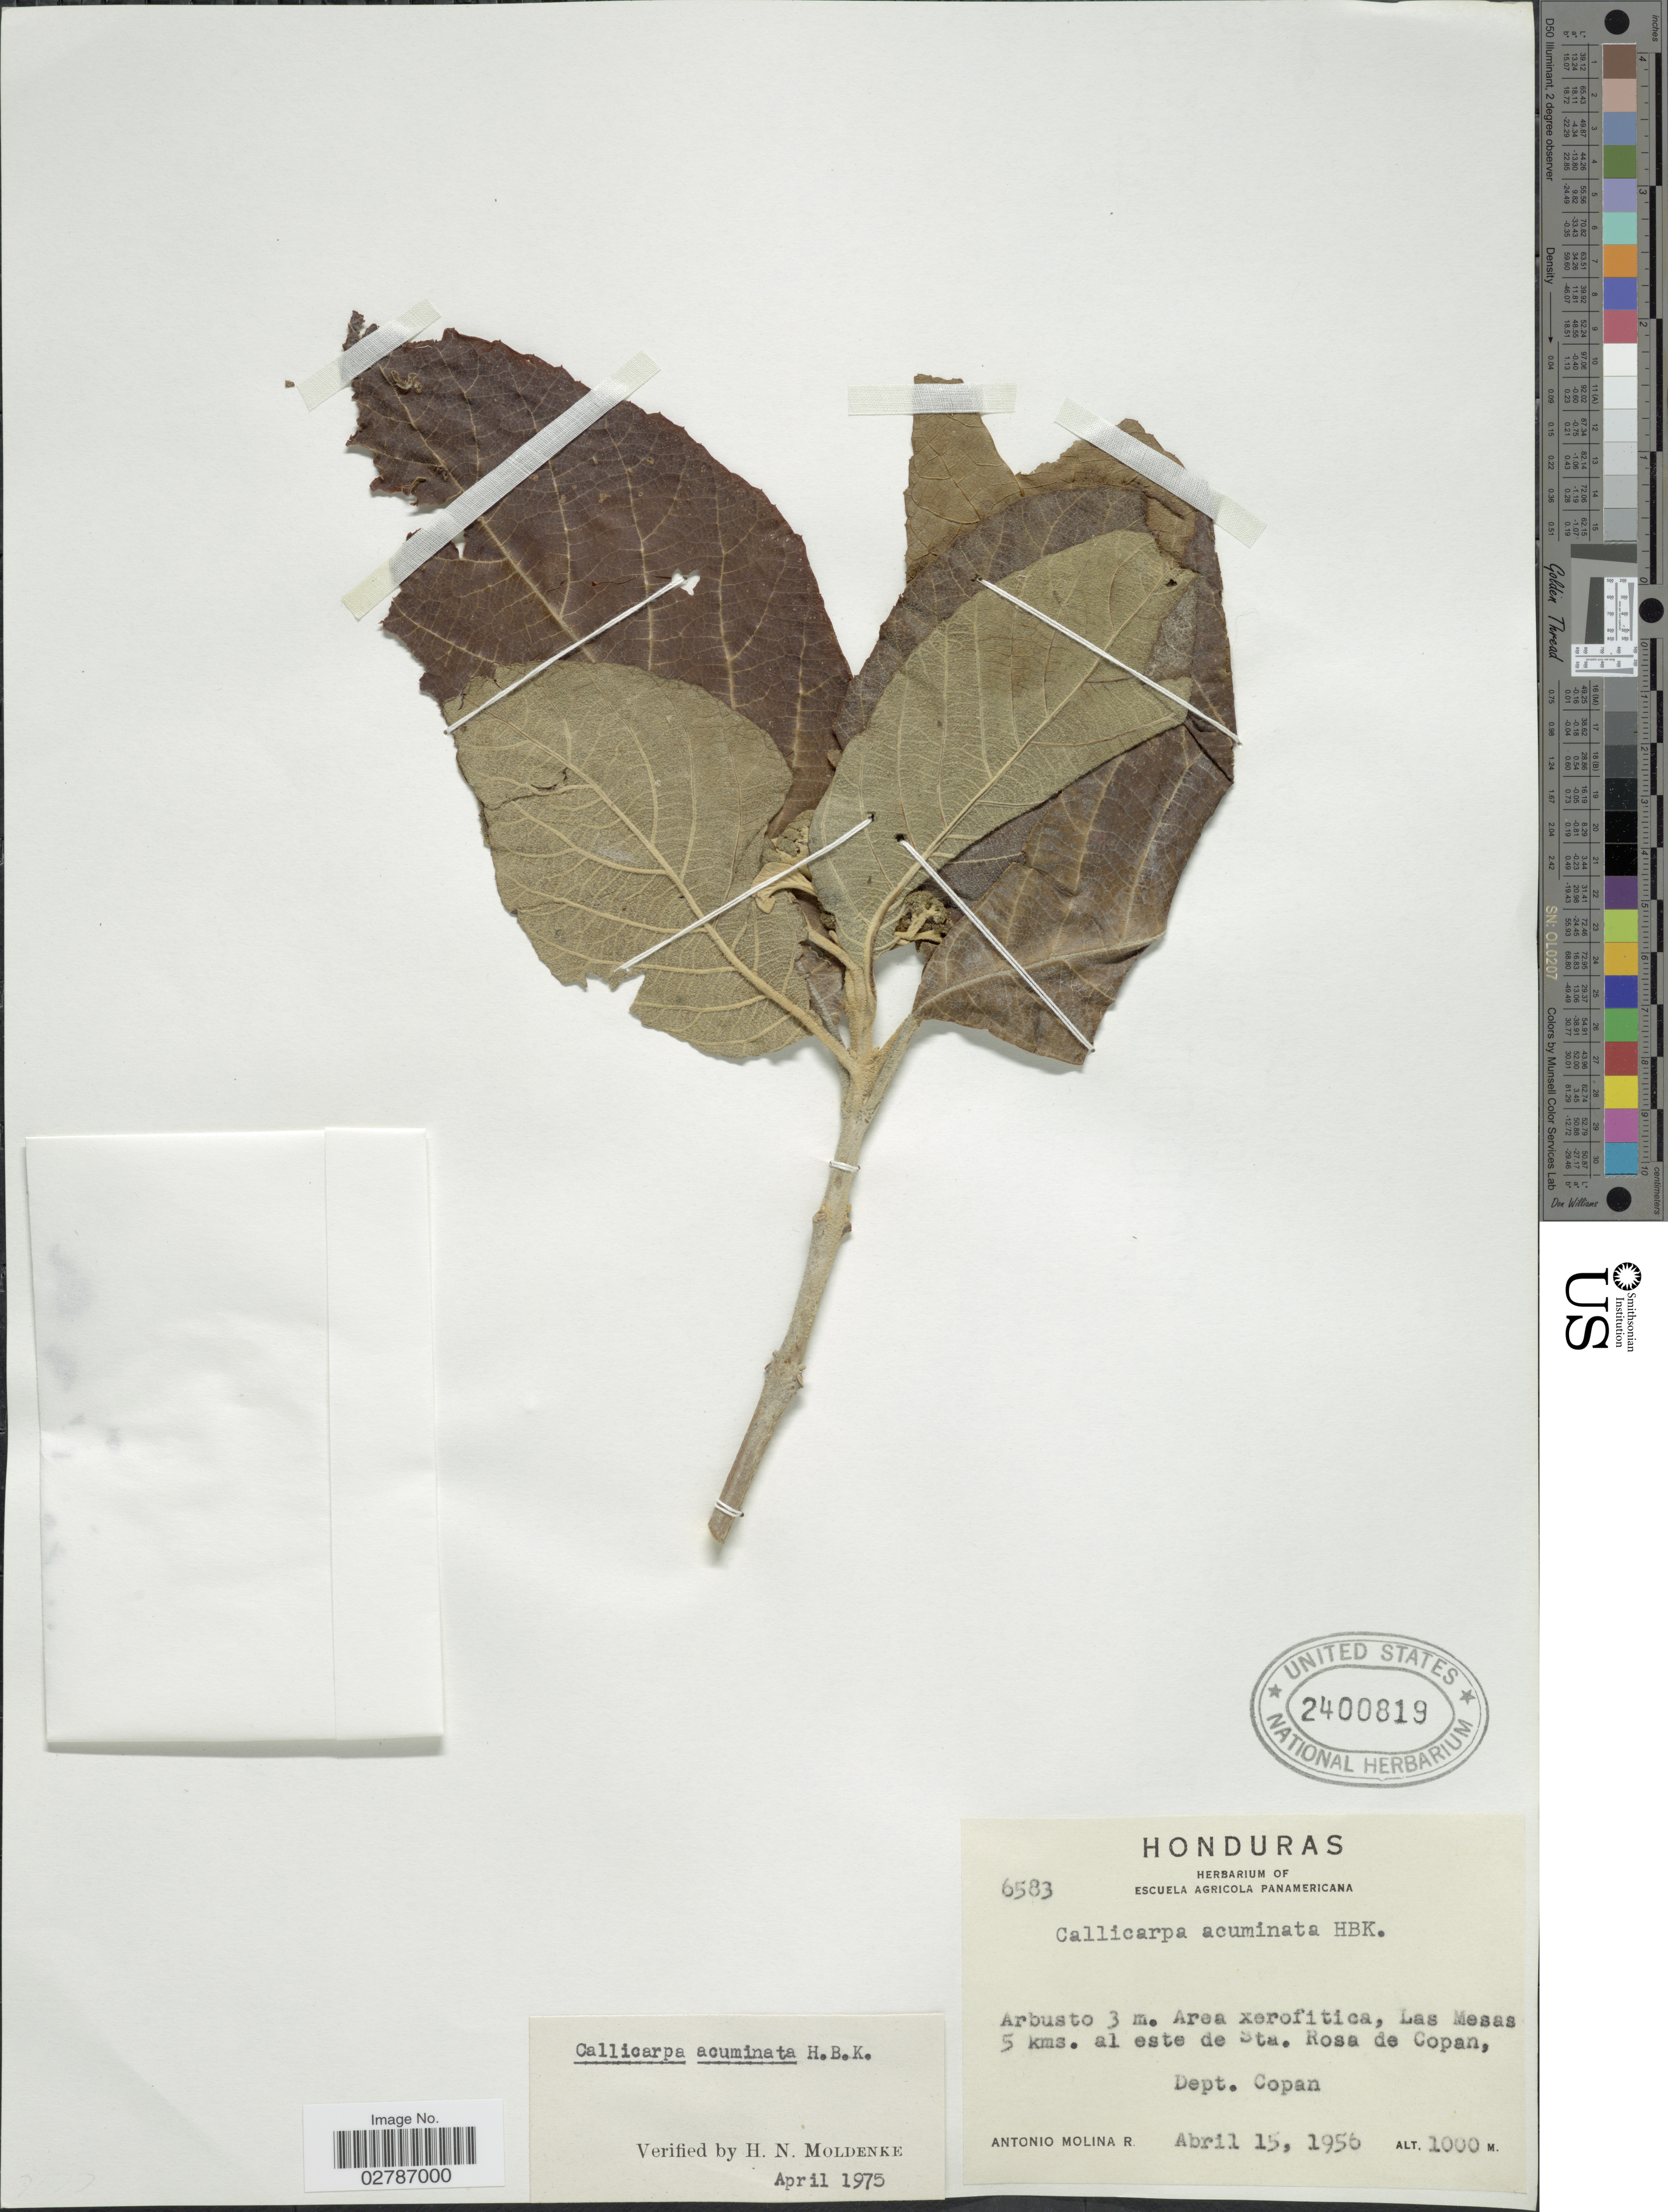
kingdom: Plantae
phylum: Tracheophyta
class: Magnoliopsida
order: Lamiales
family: Lamiaceae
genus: Callicarpa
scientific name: Callicarpa acuminata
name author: Kunth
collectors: A. Molina R.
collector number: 6583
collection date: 1956-04-15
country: Honduras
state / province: Copán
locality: Las Mesas 5 kms. al este de Sta Rosa de Copan, Dept. Copan.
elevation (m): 1000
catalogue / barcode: US 2400819